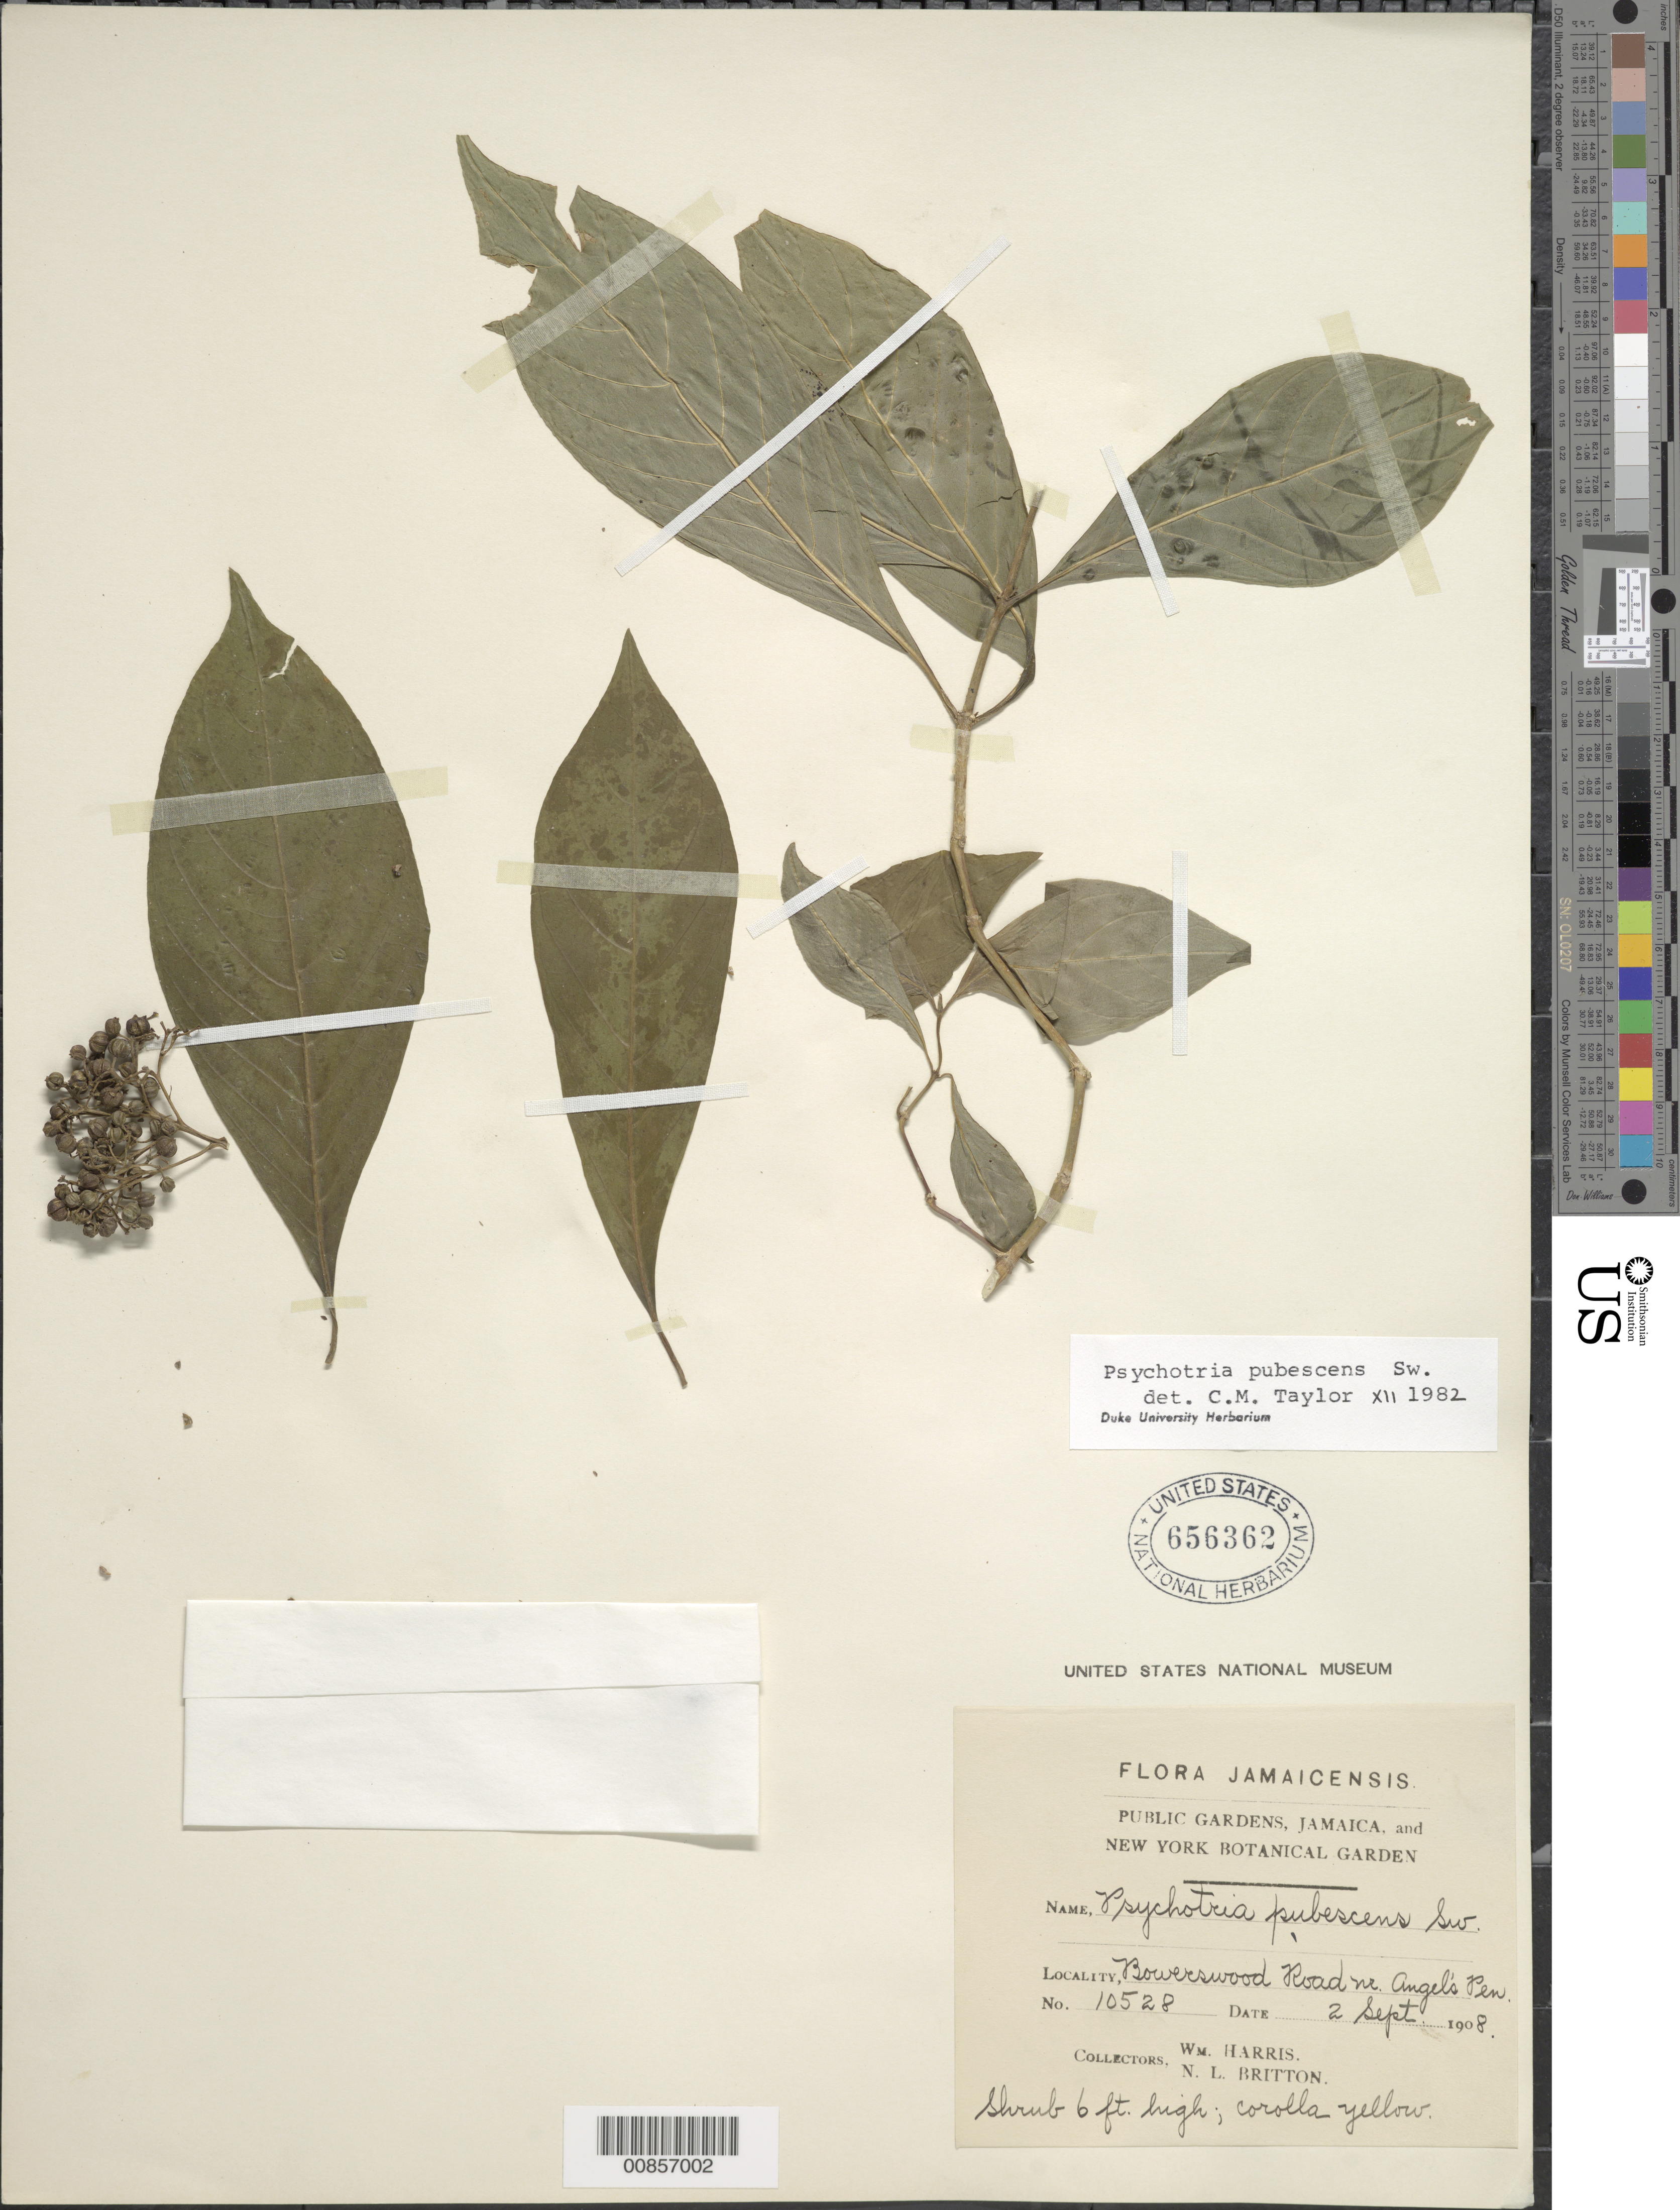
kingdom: Plantae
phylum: Tracheophyta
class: Magnoliopsida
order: Gentianales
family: Rubiaceae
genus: Psychotria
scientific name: Psychotria pubescens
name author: Sw.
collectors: W. H. Harris & N. Britton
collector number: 10528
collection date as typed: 02 Sep 1908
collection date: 1908-09-02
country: Jamaica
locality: Bowerswood Road, near Angel's Pen.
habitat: Along road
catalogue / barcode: US 656362